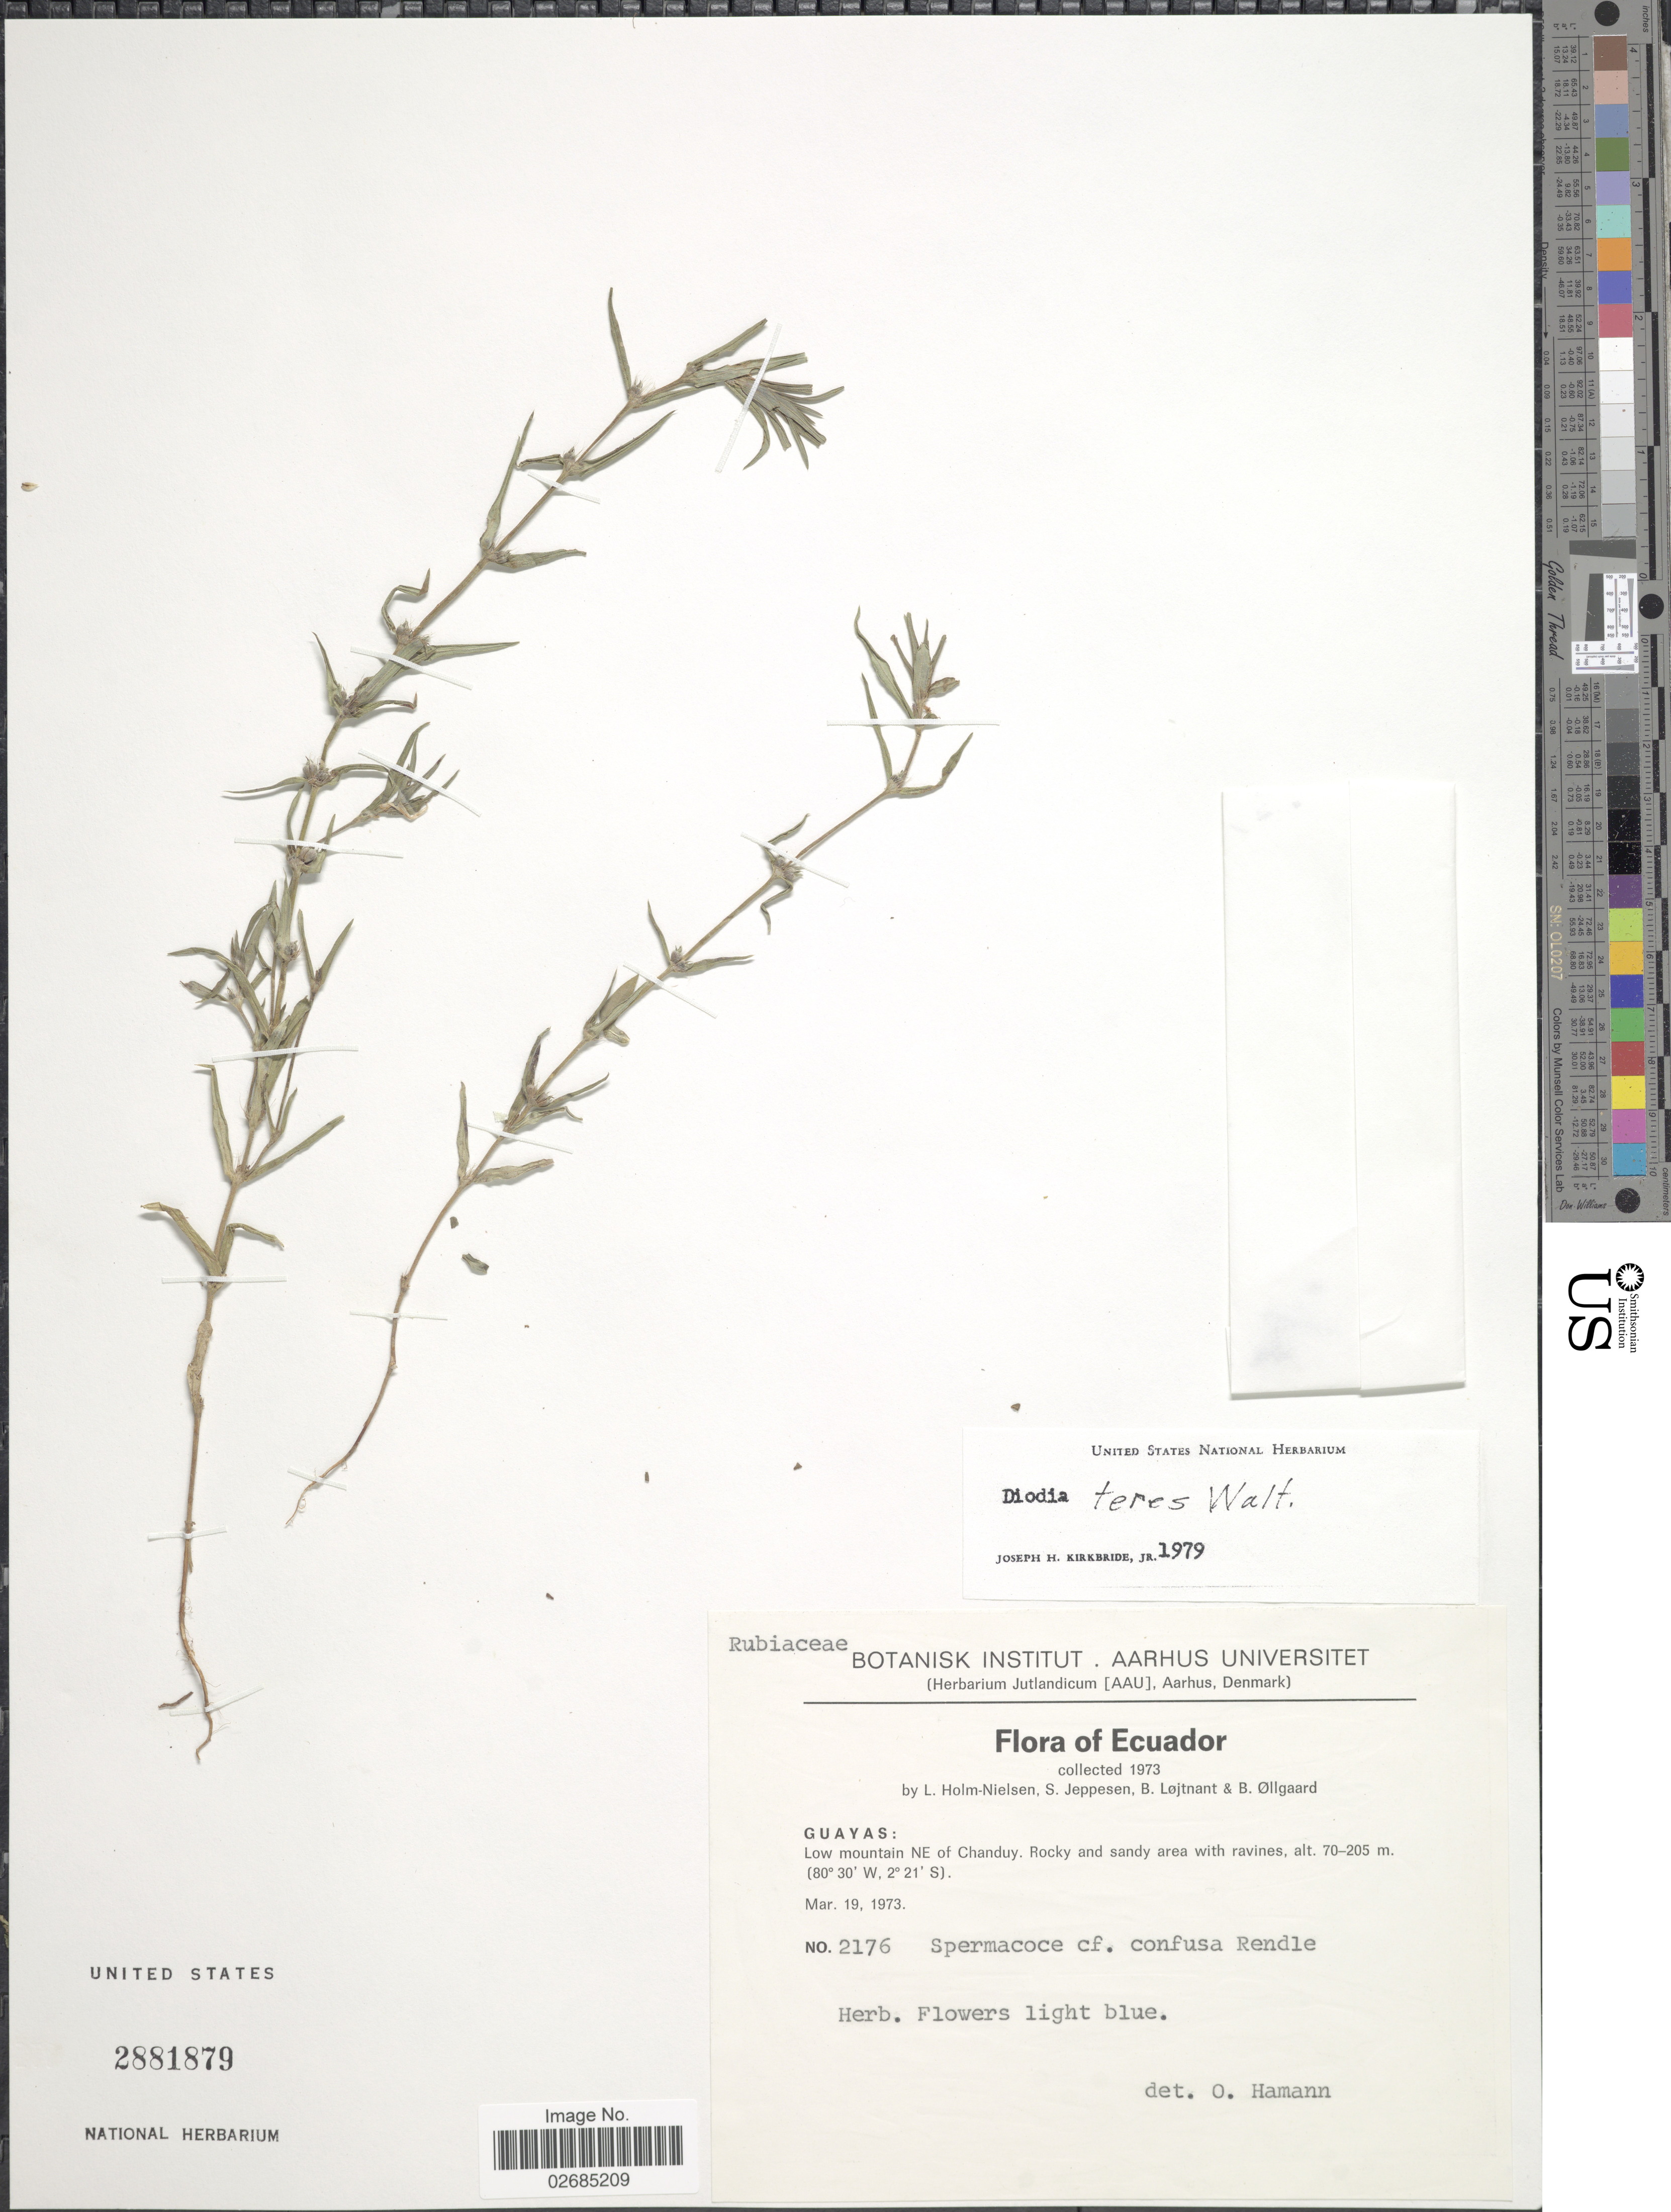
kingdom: Plantae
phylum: Tracheophyta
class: Magnoliopsida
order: Gentianales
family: Rubiaceae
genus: Hexasepalum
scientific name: Hexasepalum teres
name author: (Walter) J.H. Kirkbr.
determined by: Kirkbride, J. H.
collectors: L. Holm-Nielsen, S. Jeppesen, B. Löjtnant & B. Øllgaard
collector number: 2176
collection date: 1973-03-19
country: Ecuador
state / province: Guayas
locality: Low mountain NE of Chanduy.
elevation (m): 70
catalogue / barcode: US 2881879